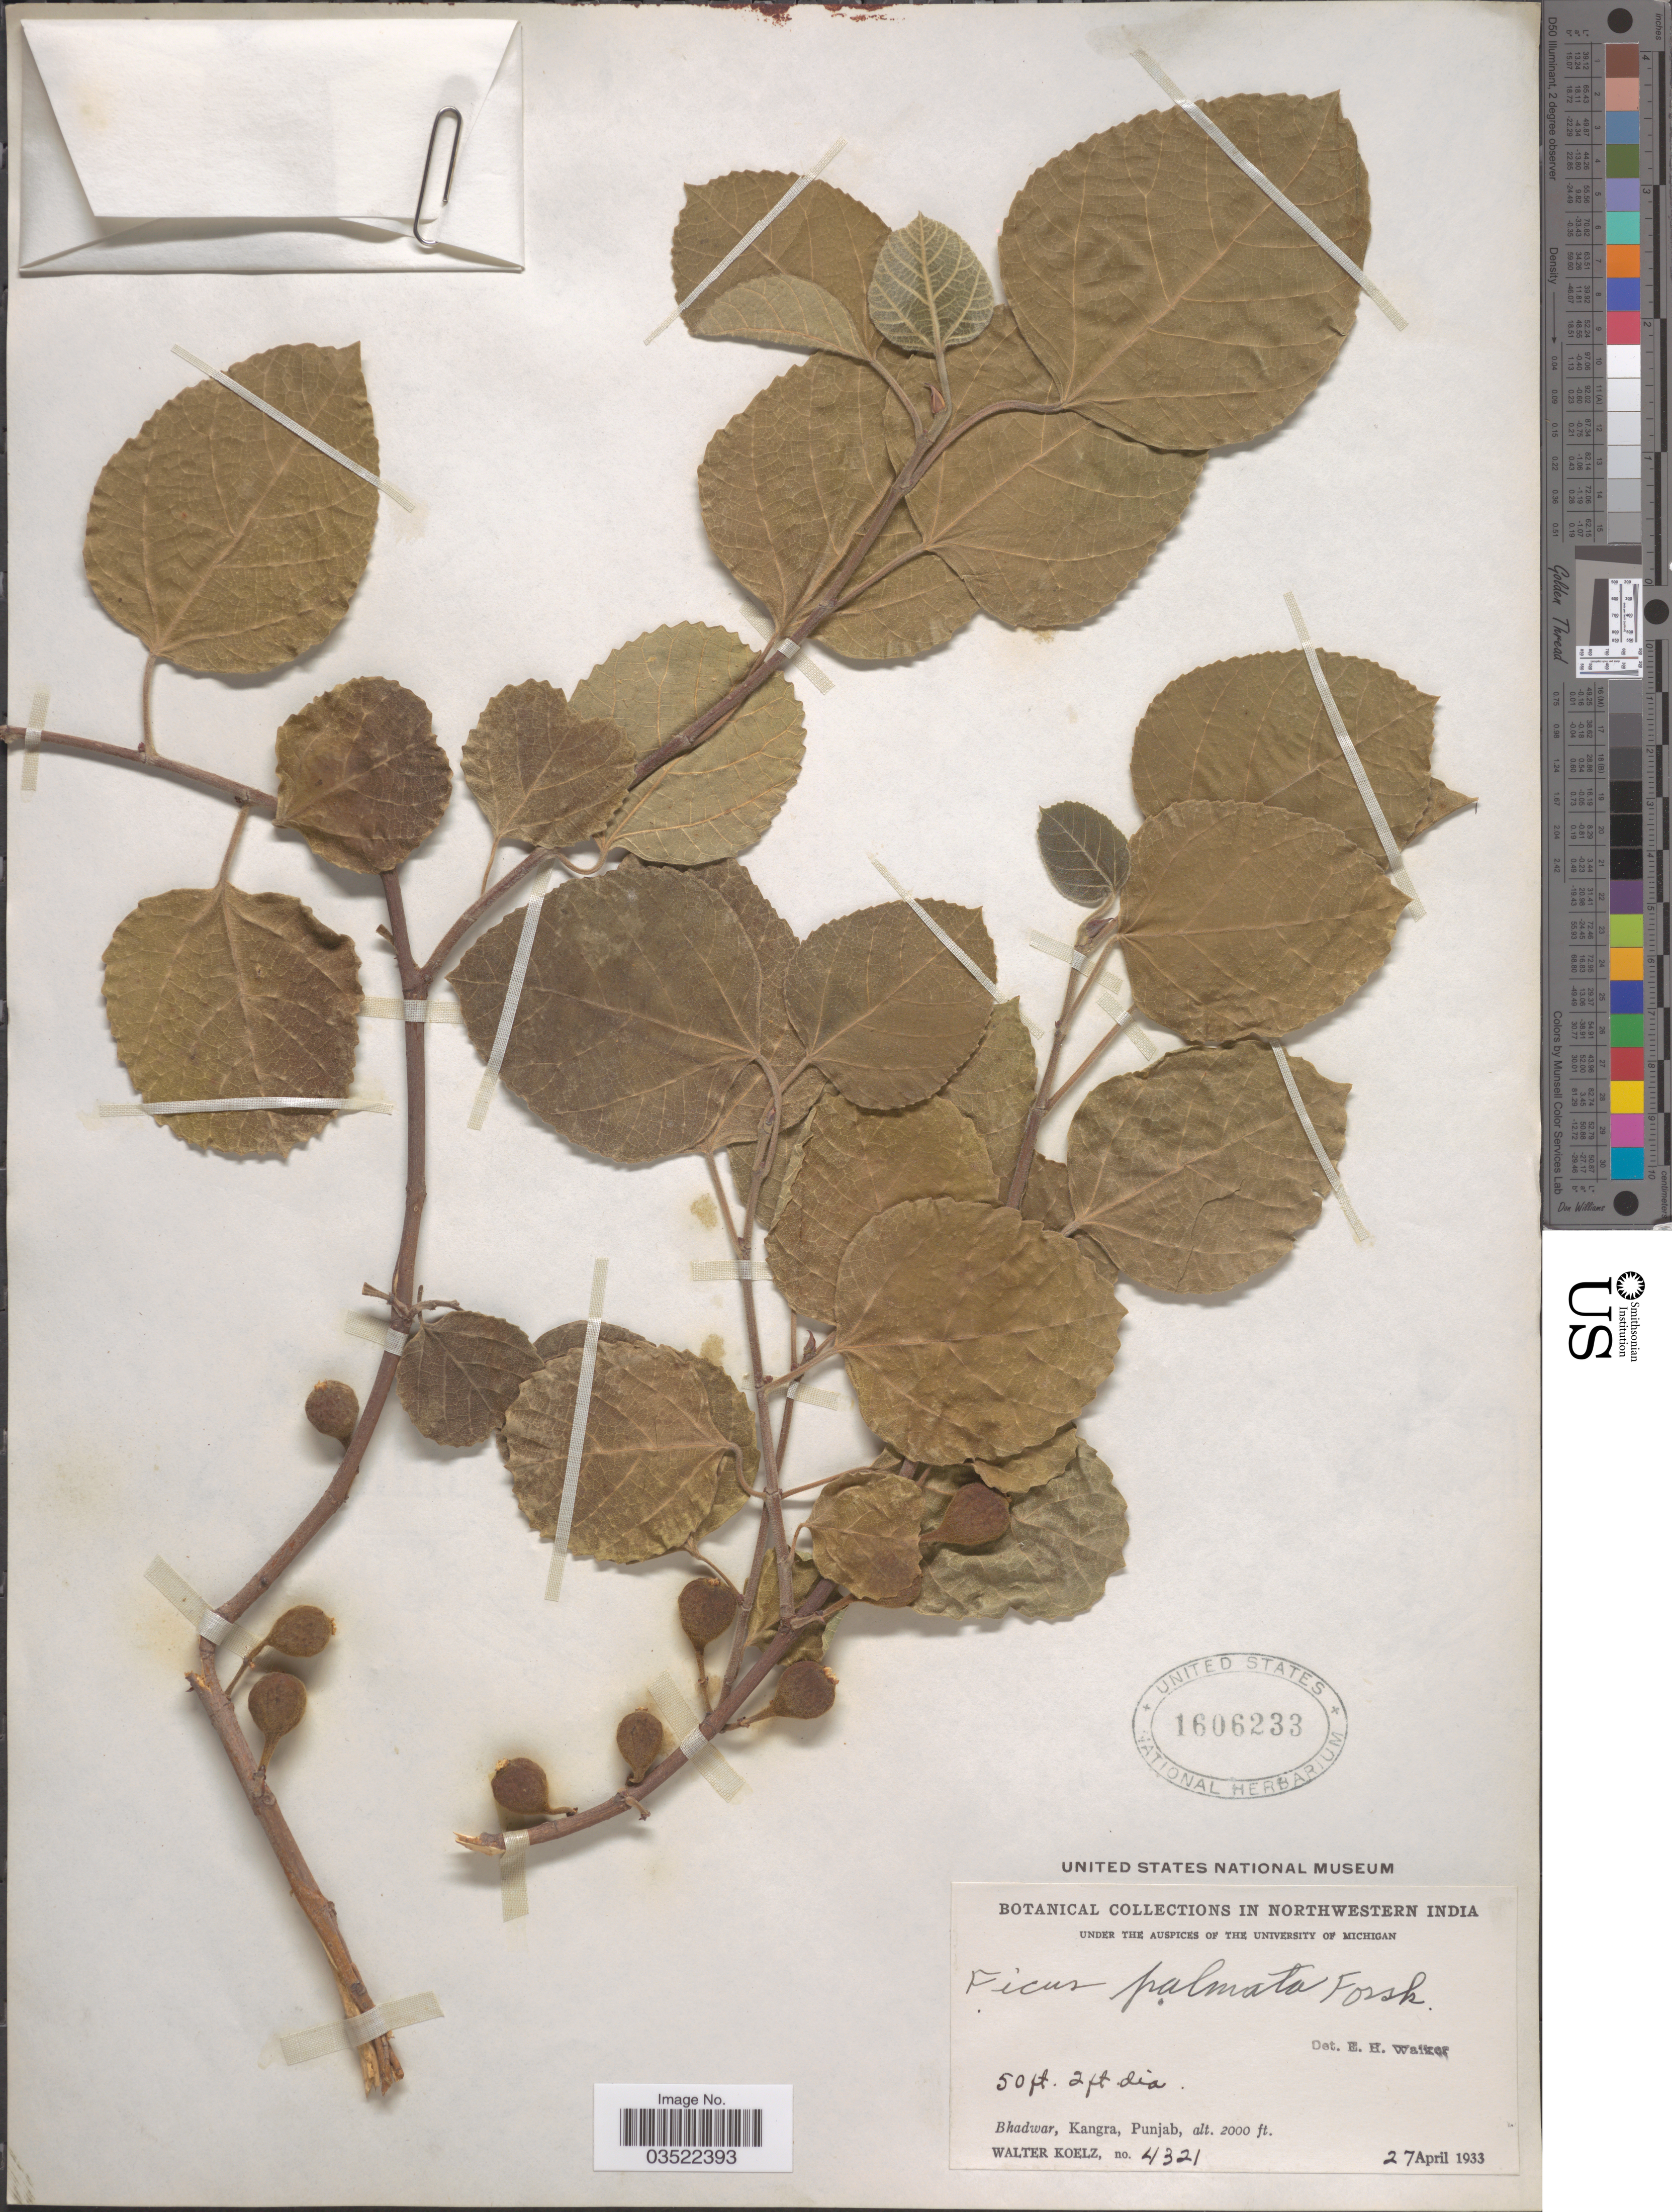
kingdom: Plantae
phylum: Tracheophyta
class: Magnoliopsida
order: Rosales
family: Moraceae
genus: Ficus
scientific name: Ficus palmata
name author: Forssk.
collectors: W. N. Koelz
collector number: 4321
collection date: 1933-04-27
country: India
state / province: Punjab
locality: Northwestern India. Bhadwar, Kangra.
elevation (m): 610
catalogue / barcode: US 1606233